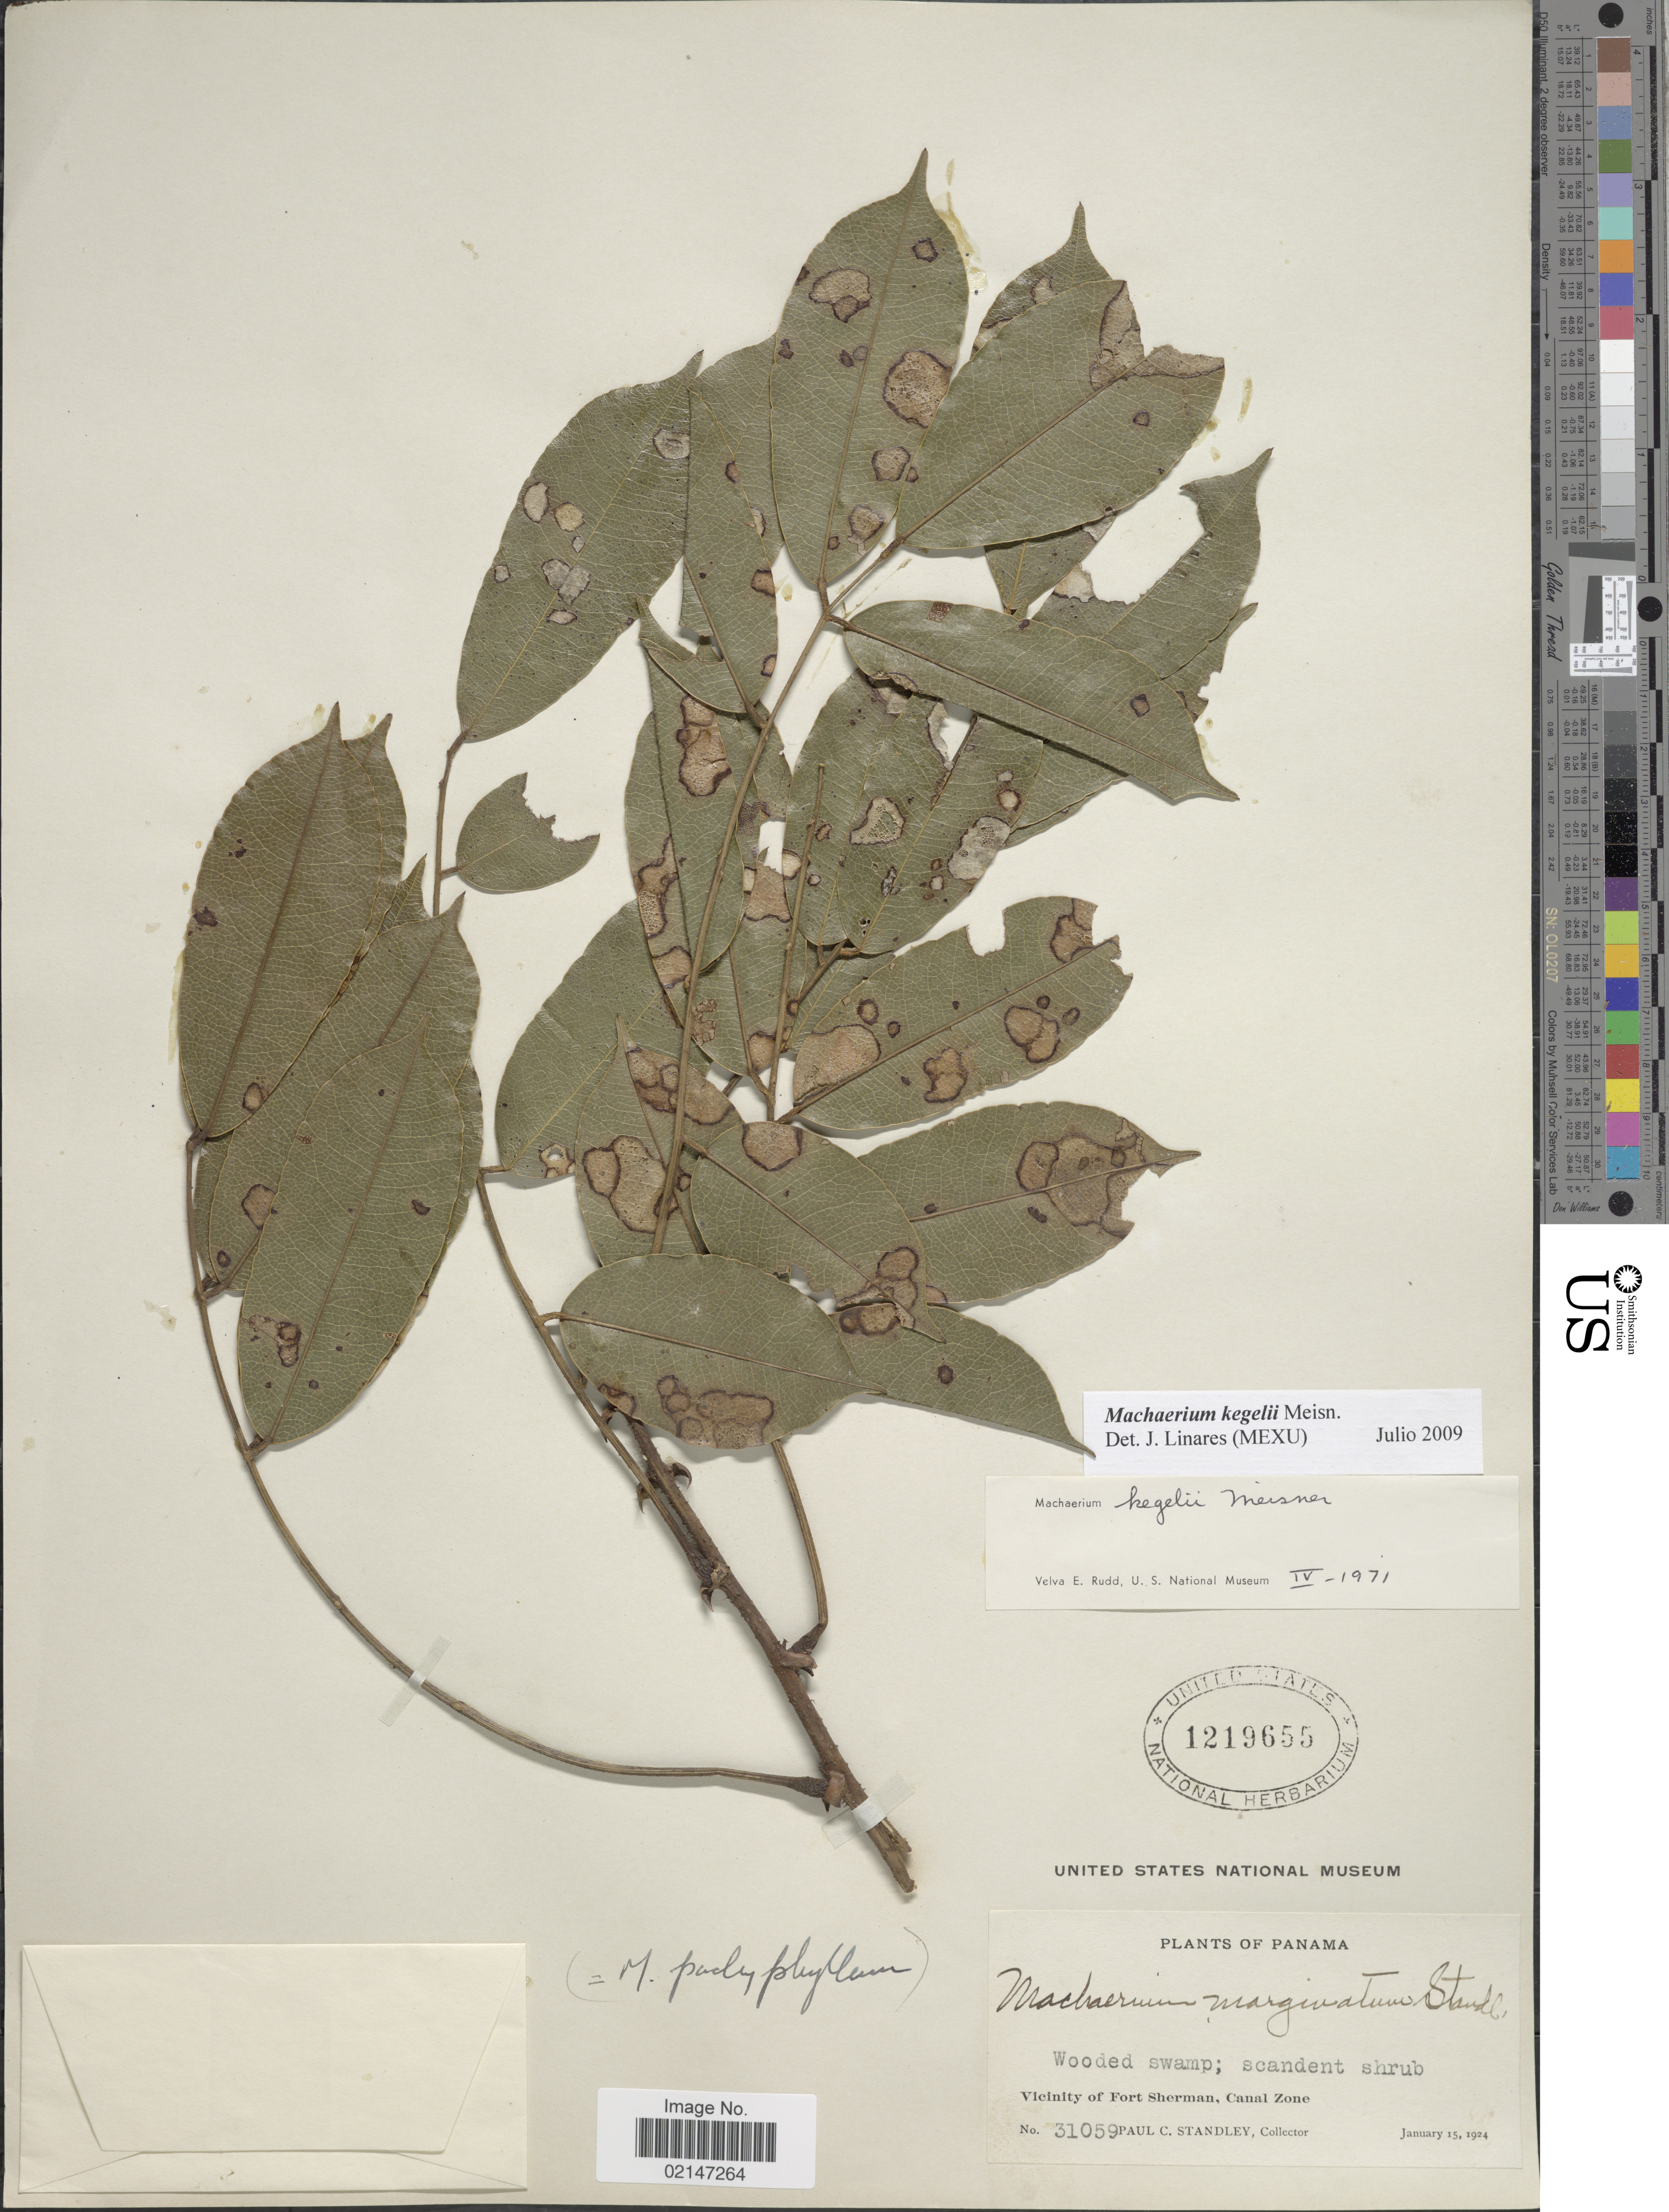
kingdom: Plantae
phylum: Tracheophyta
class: Magnoliopsida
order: Fabales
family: Fabaceae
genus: Machaerium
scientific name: Machaerium kegelii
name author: Meisn.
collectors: P. C. Standley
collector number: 31059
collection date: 1924-01-15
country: Panama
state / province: Colón / Panamá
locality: Wooded swamp; Vicinity of Fort Sherman, Canal Zone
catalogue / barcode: US 1219655